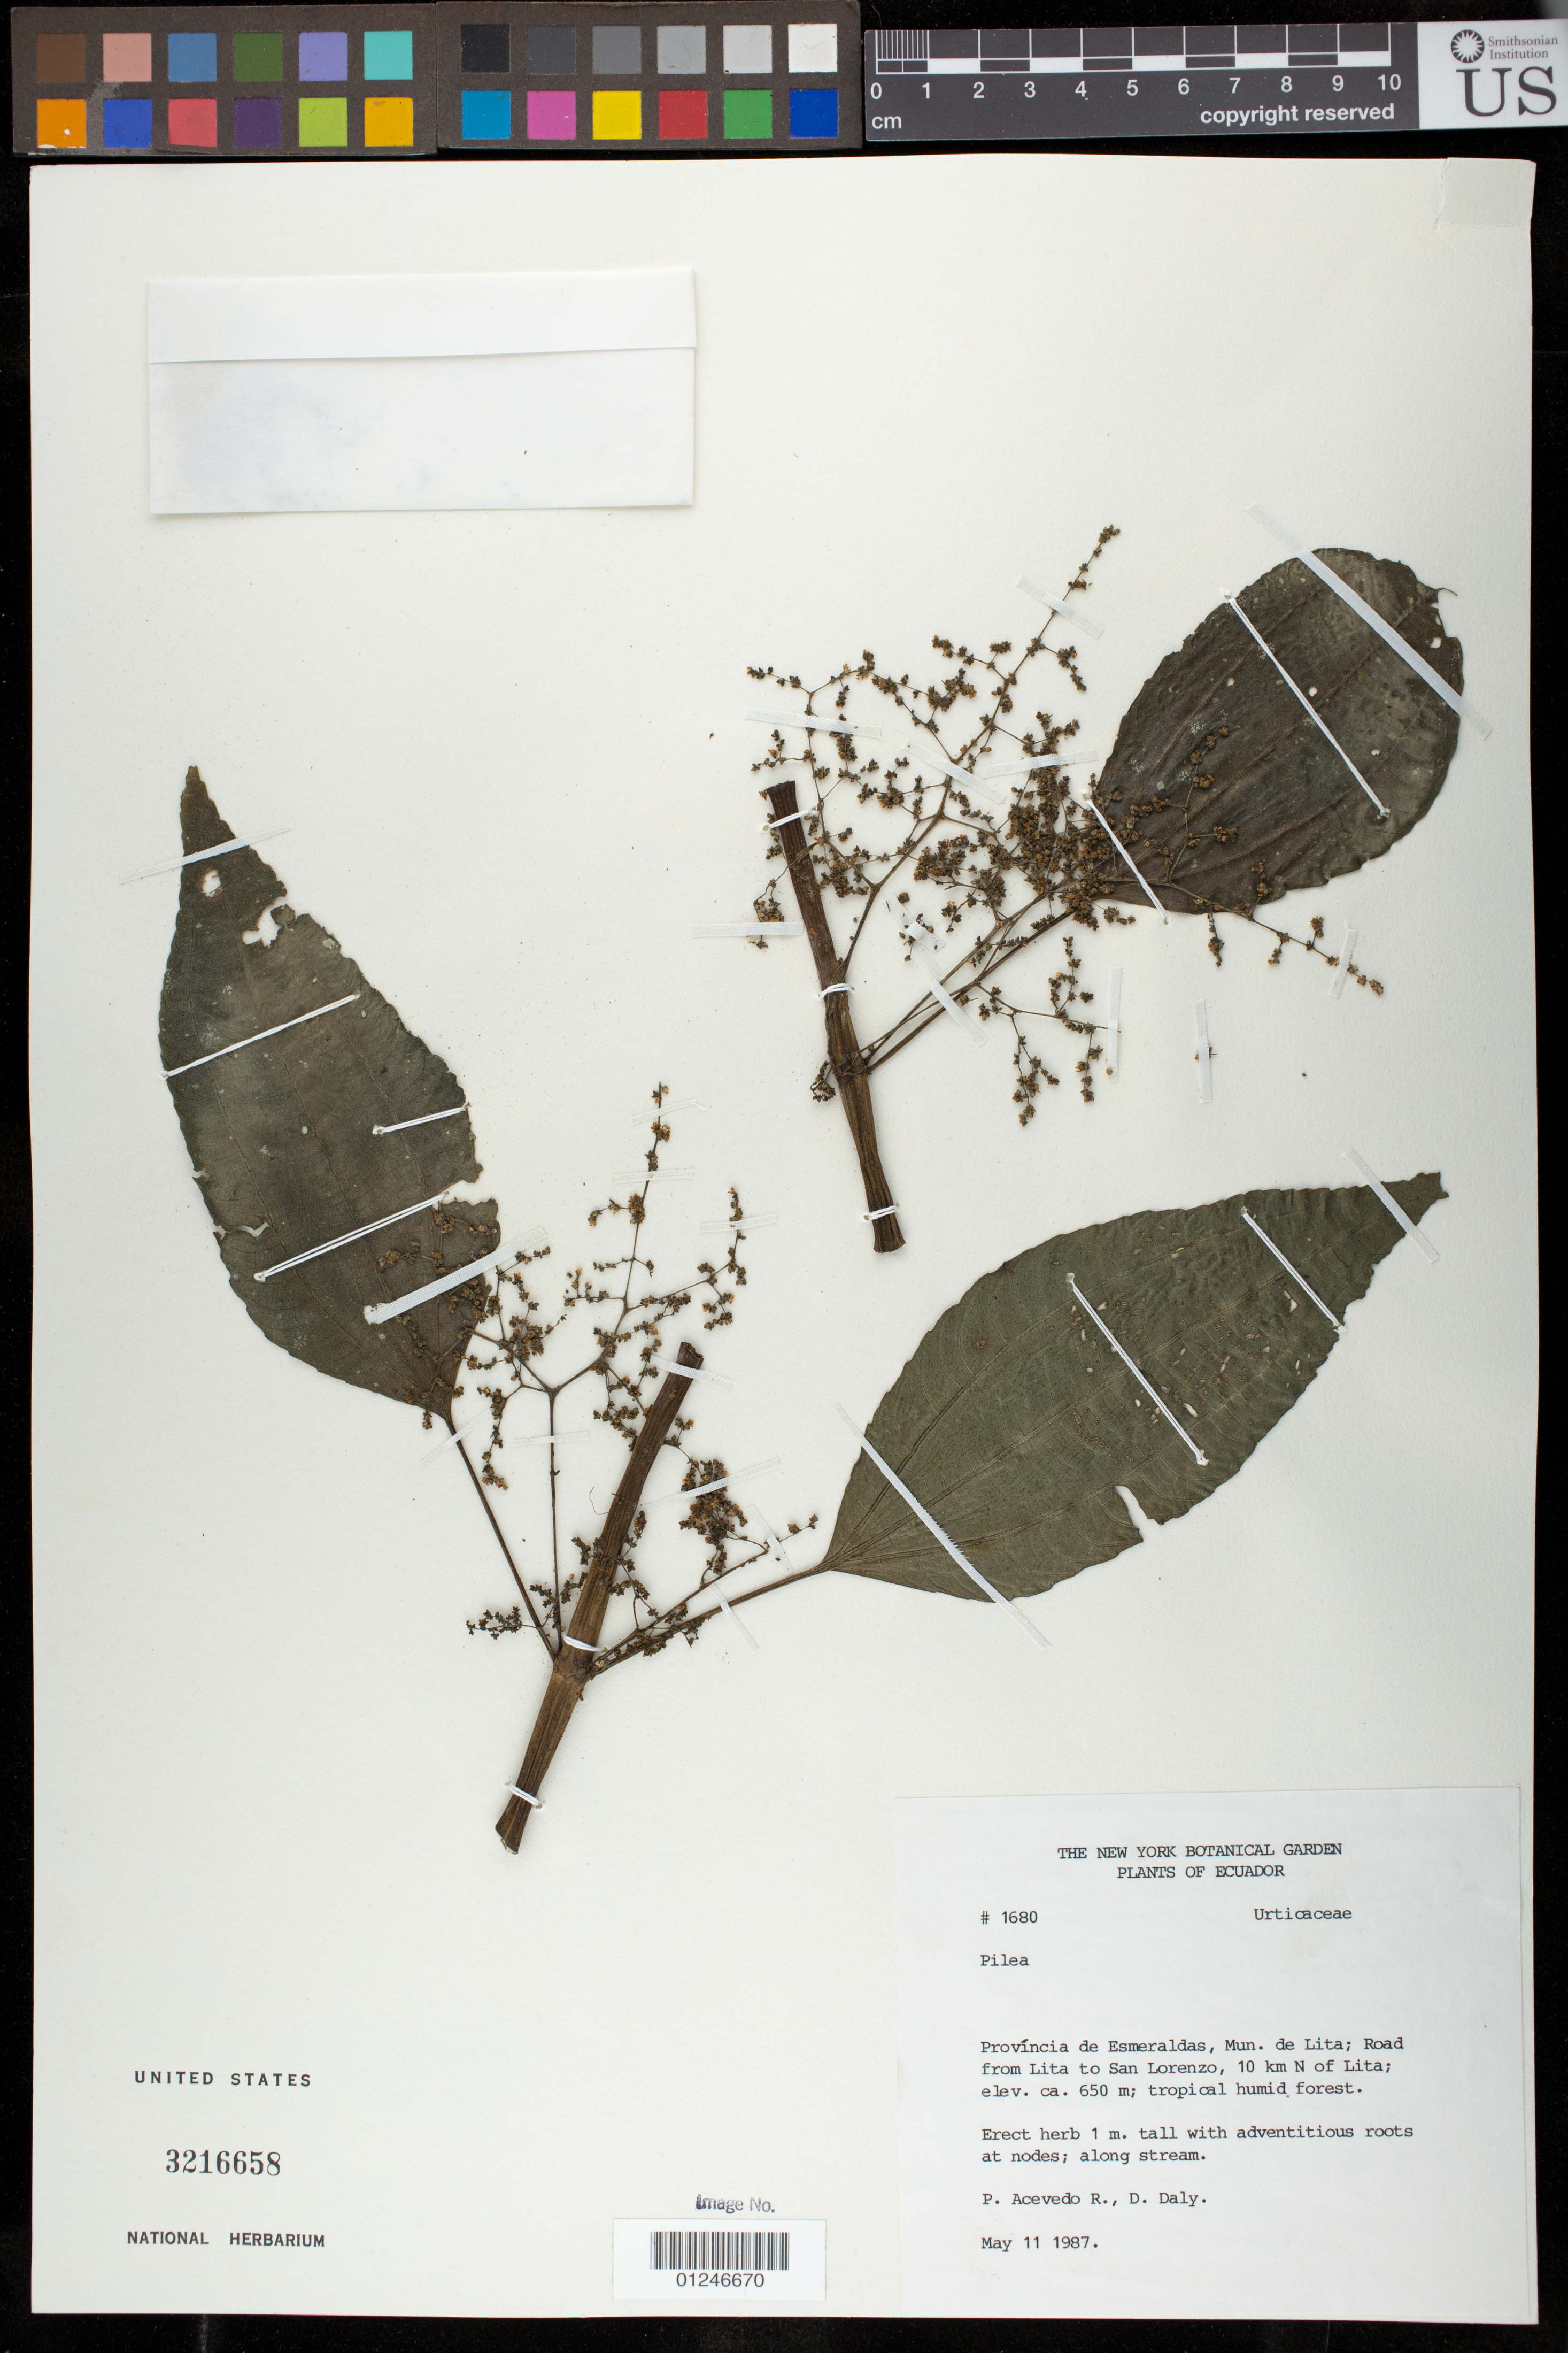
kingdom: Plantae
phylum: Tracheophyta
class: Magnoliopsida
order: Rosales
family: Urticaceae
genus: Pilea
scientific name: Pilea sp.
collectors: P. Acevedo-Rodr. & D. C. Daly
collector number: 1680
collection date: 1987-05-11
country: Ecuador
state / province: Esmeraldas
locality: Mun. de Lita; road from Lita to San Lorenzo. 10 km N of Lita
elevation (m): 650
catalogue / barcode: US 3216658